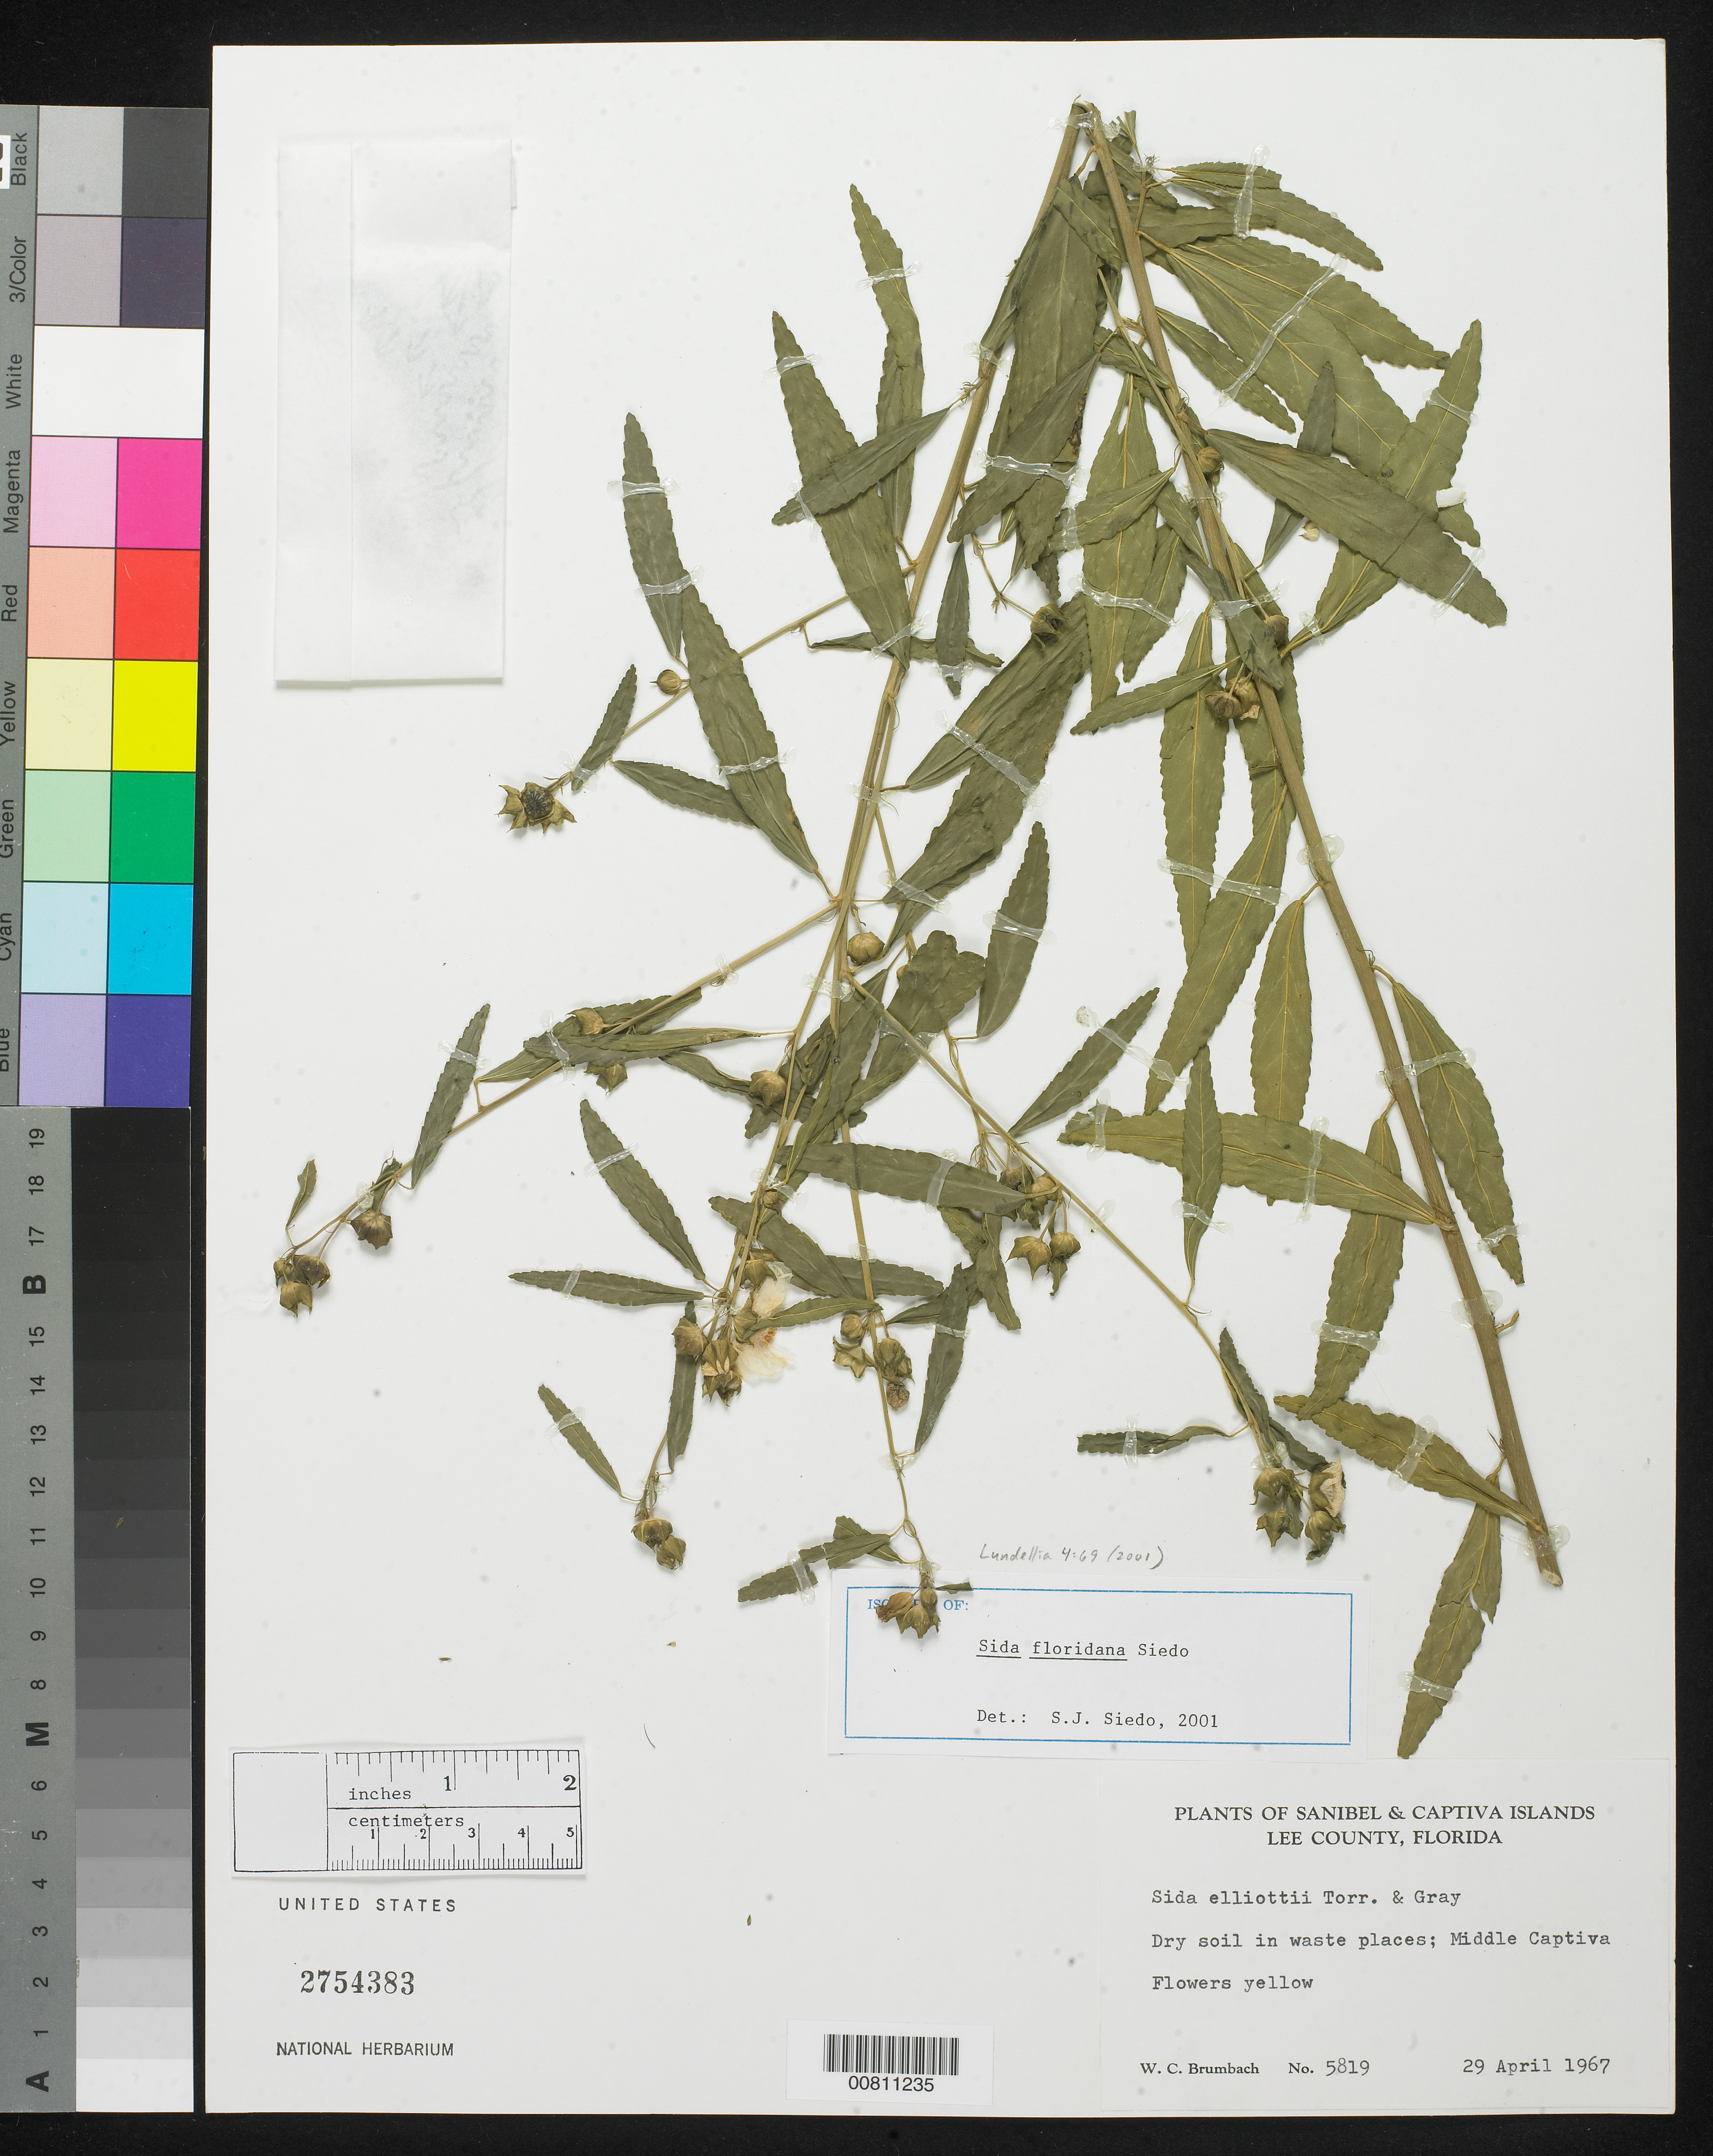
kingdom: Plantae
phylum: Tracheophyta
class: Magnoliopsida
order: Malvales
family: Malvaceae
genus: Sida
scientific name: Sida floridana Siedo, nom. illeg.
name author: Siedo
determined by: Siedo, S. J.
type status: Isotype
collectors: W. C. Brumbach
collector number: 5819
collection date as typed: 29 Apr 1967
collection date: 1967-04-29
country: United States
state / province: Florida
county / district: Lee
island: Captiva Island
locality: Middle Captiva.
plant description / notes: Holotype at GH.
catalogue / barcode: US 2754383